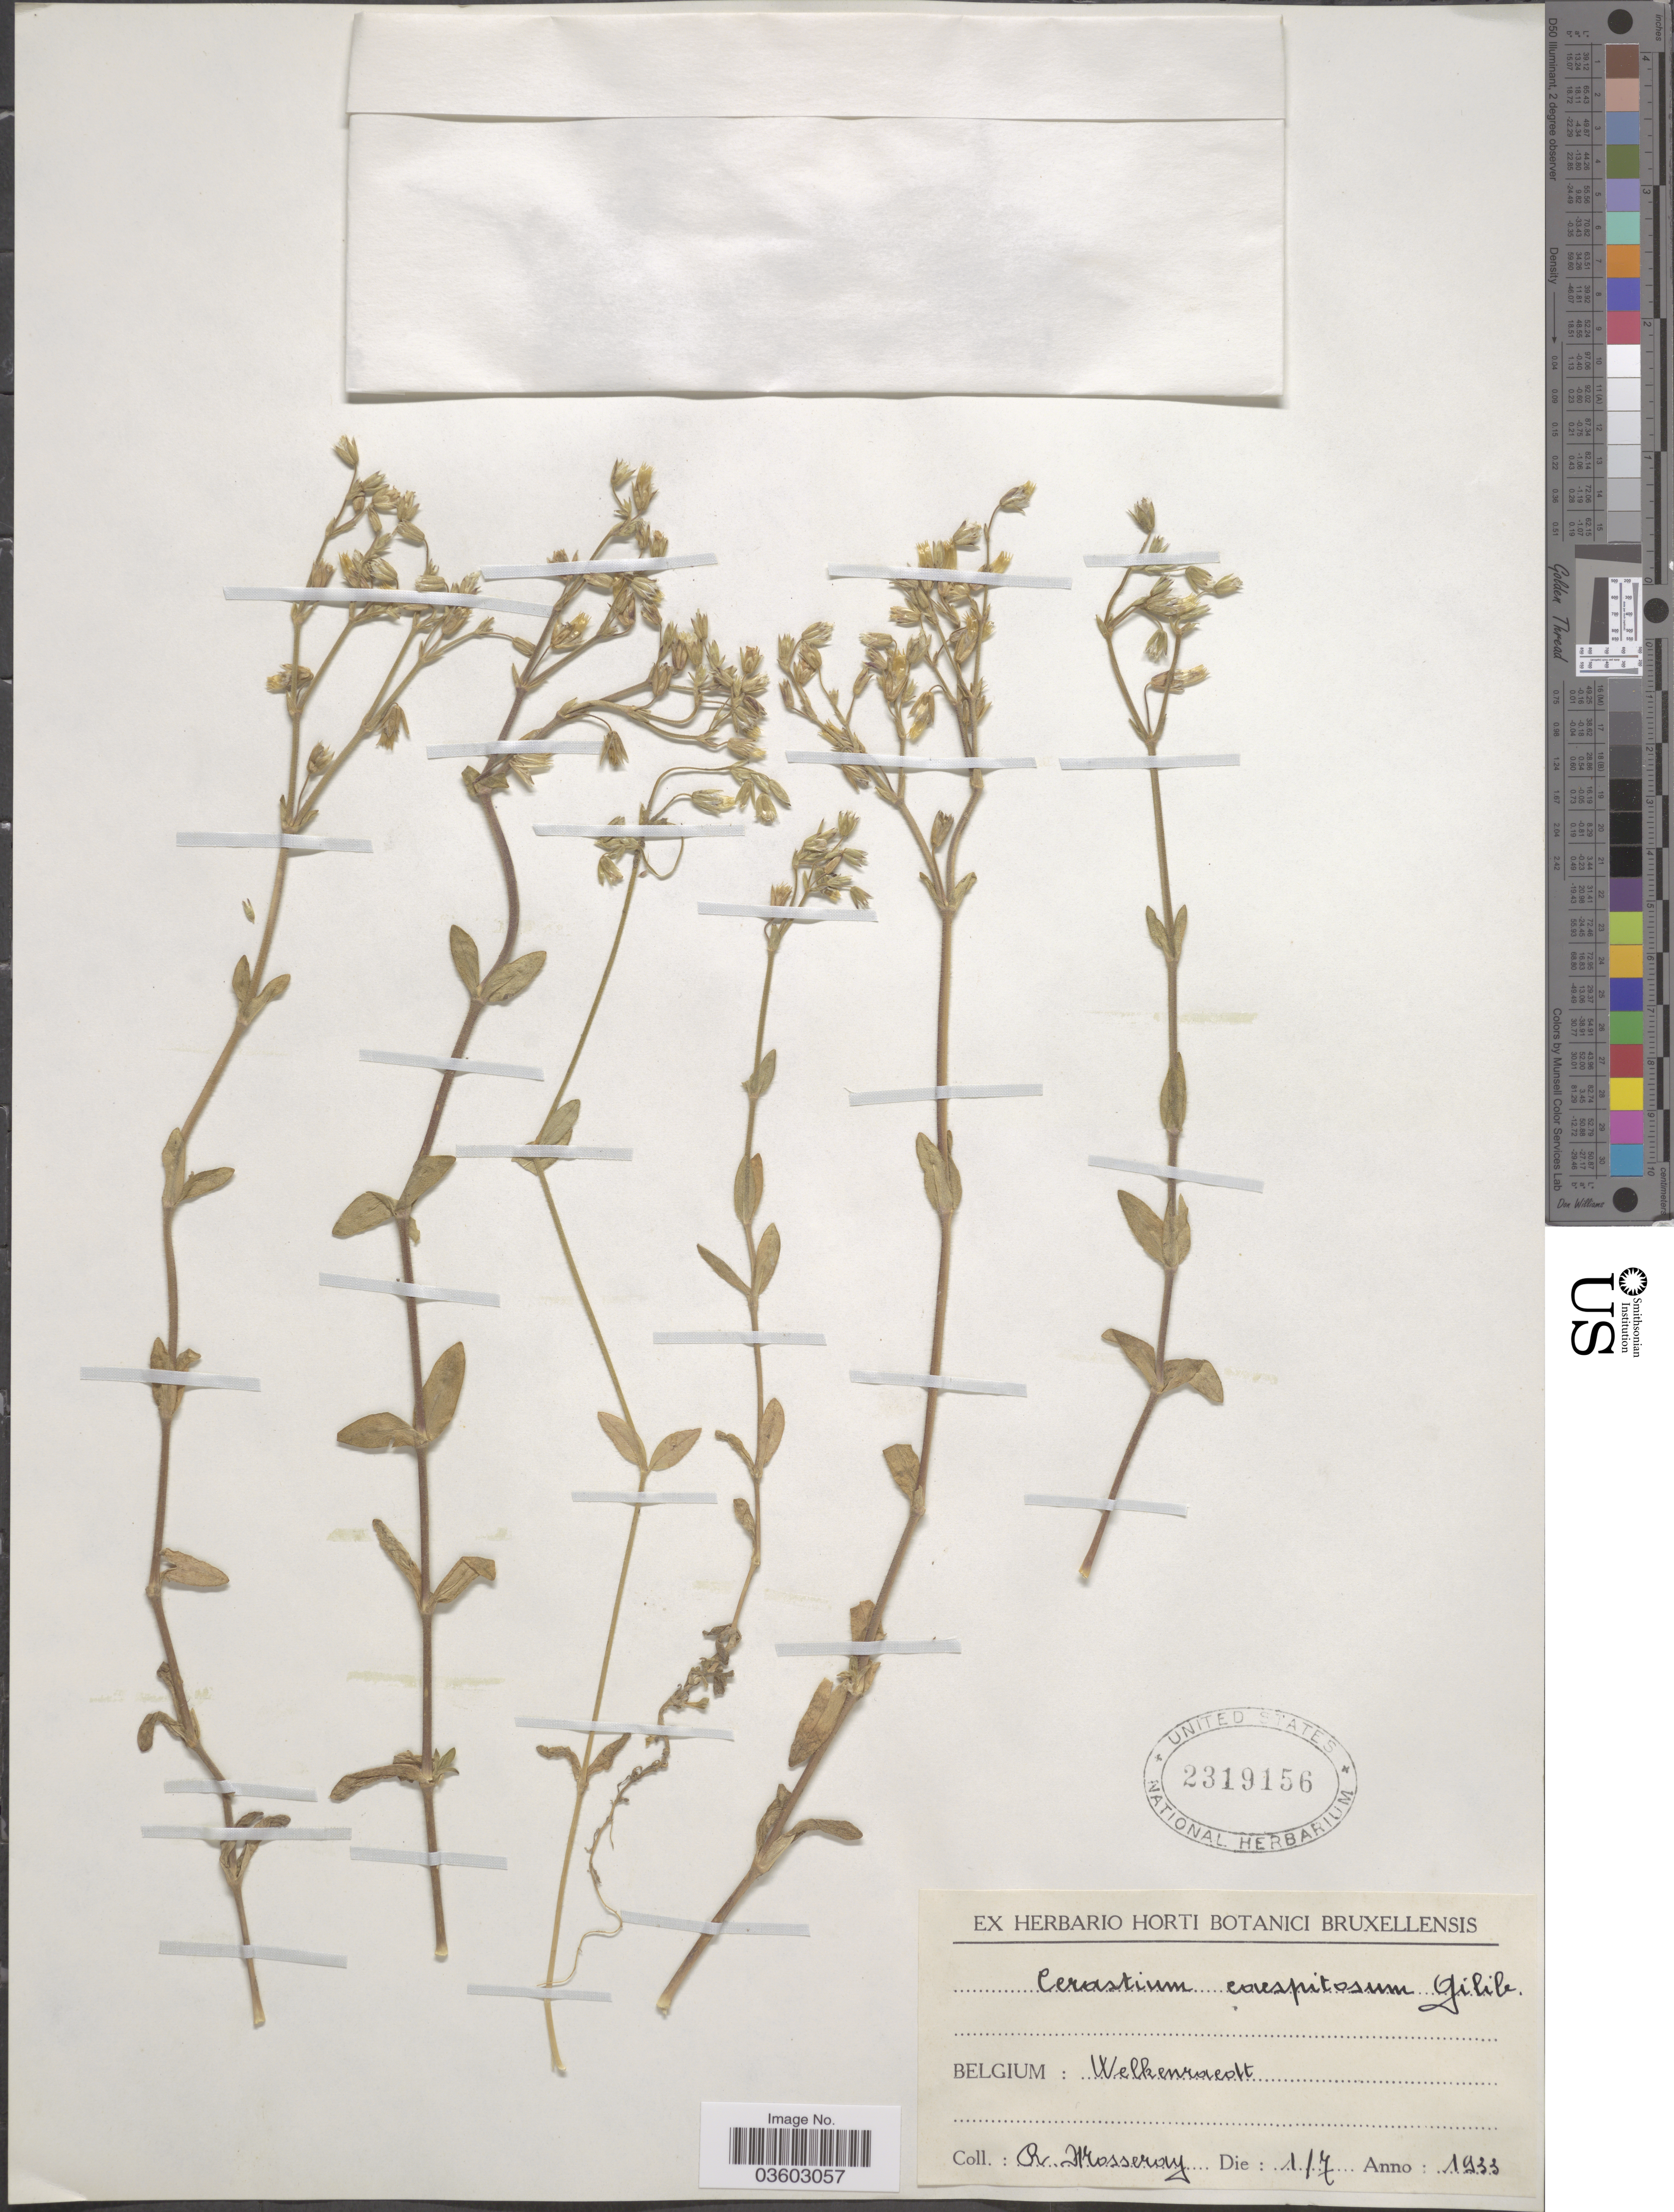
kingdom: Plantae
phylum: Tracheophyta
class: Magnoliopsida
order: Caryophyllales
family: Caryophyllaceae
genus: Cerastium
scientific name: Cerastium caespitosum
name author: Rchb. & Kit.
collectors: R. Mosseray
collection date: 1933-07-01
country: Belgium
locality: Welkenraedt.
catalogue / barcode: US 2319156